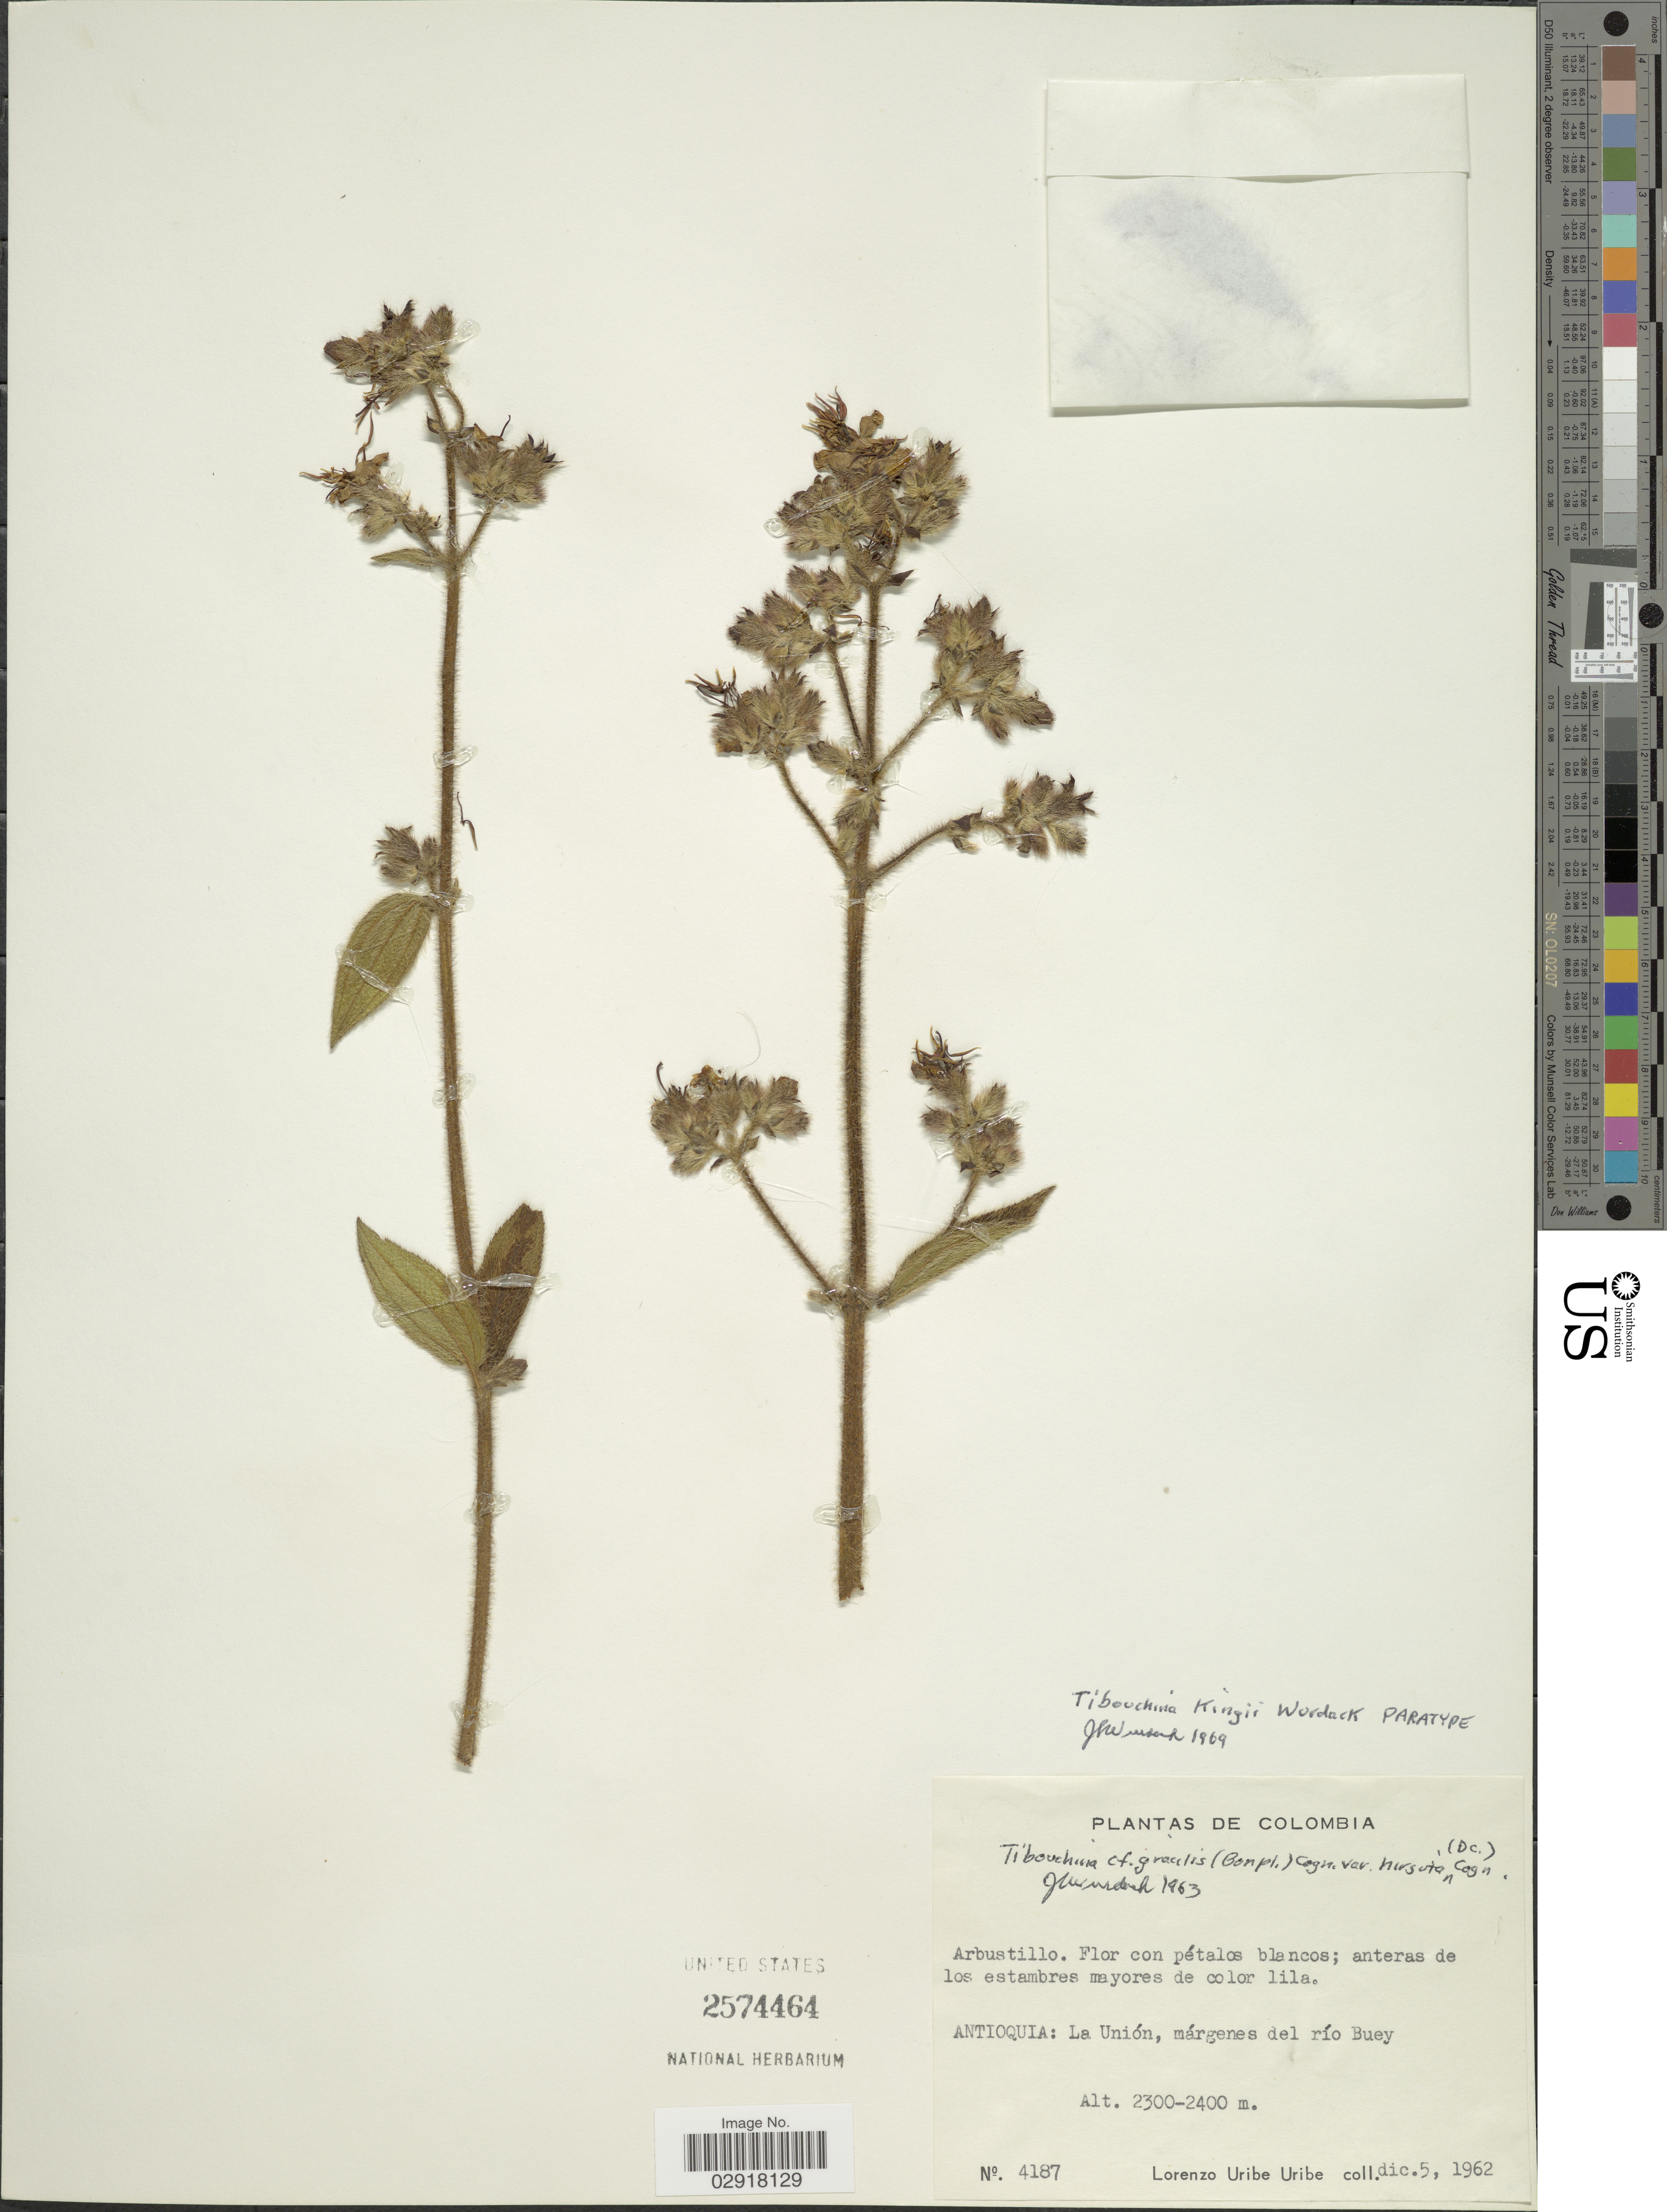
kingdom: Plantae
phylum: Tracheophyta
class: Magnoliopsida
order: Myrtales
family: Melastomataceae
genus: Chaetogastra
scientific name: Chaetogastra kingii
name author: (Wurdack) P.J.F. Guim. & Michelang.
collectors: L. Uribe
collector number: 4187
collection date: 1962-12-05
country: Colombia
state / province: Antioquia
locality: La Unión, márgenes del río Buey.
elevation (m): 2300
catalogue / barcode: US 2574464